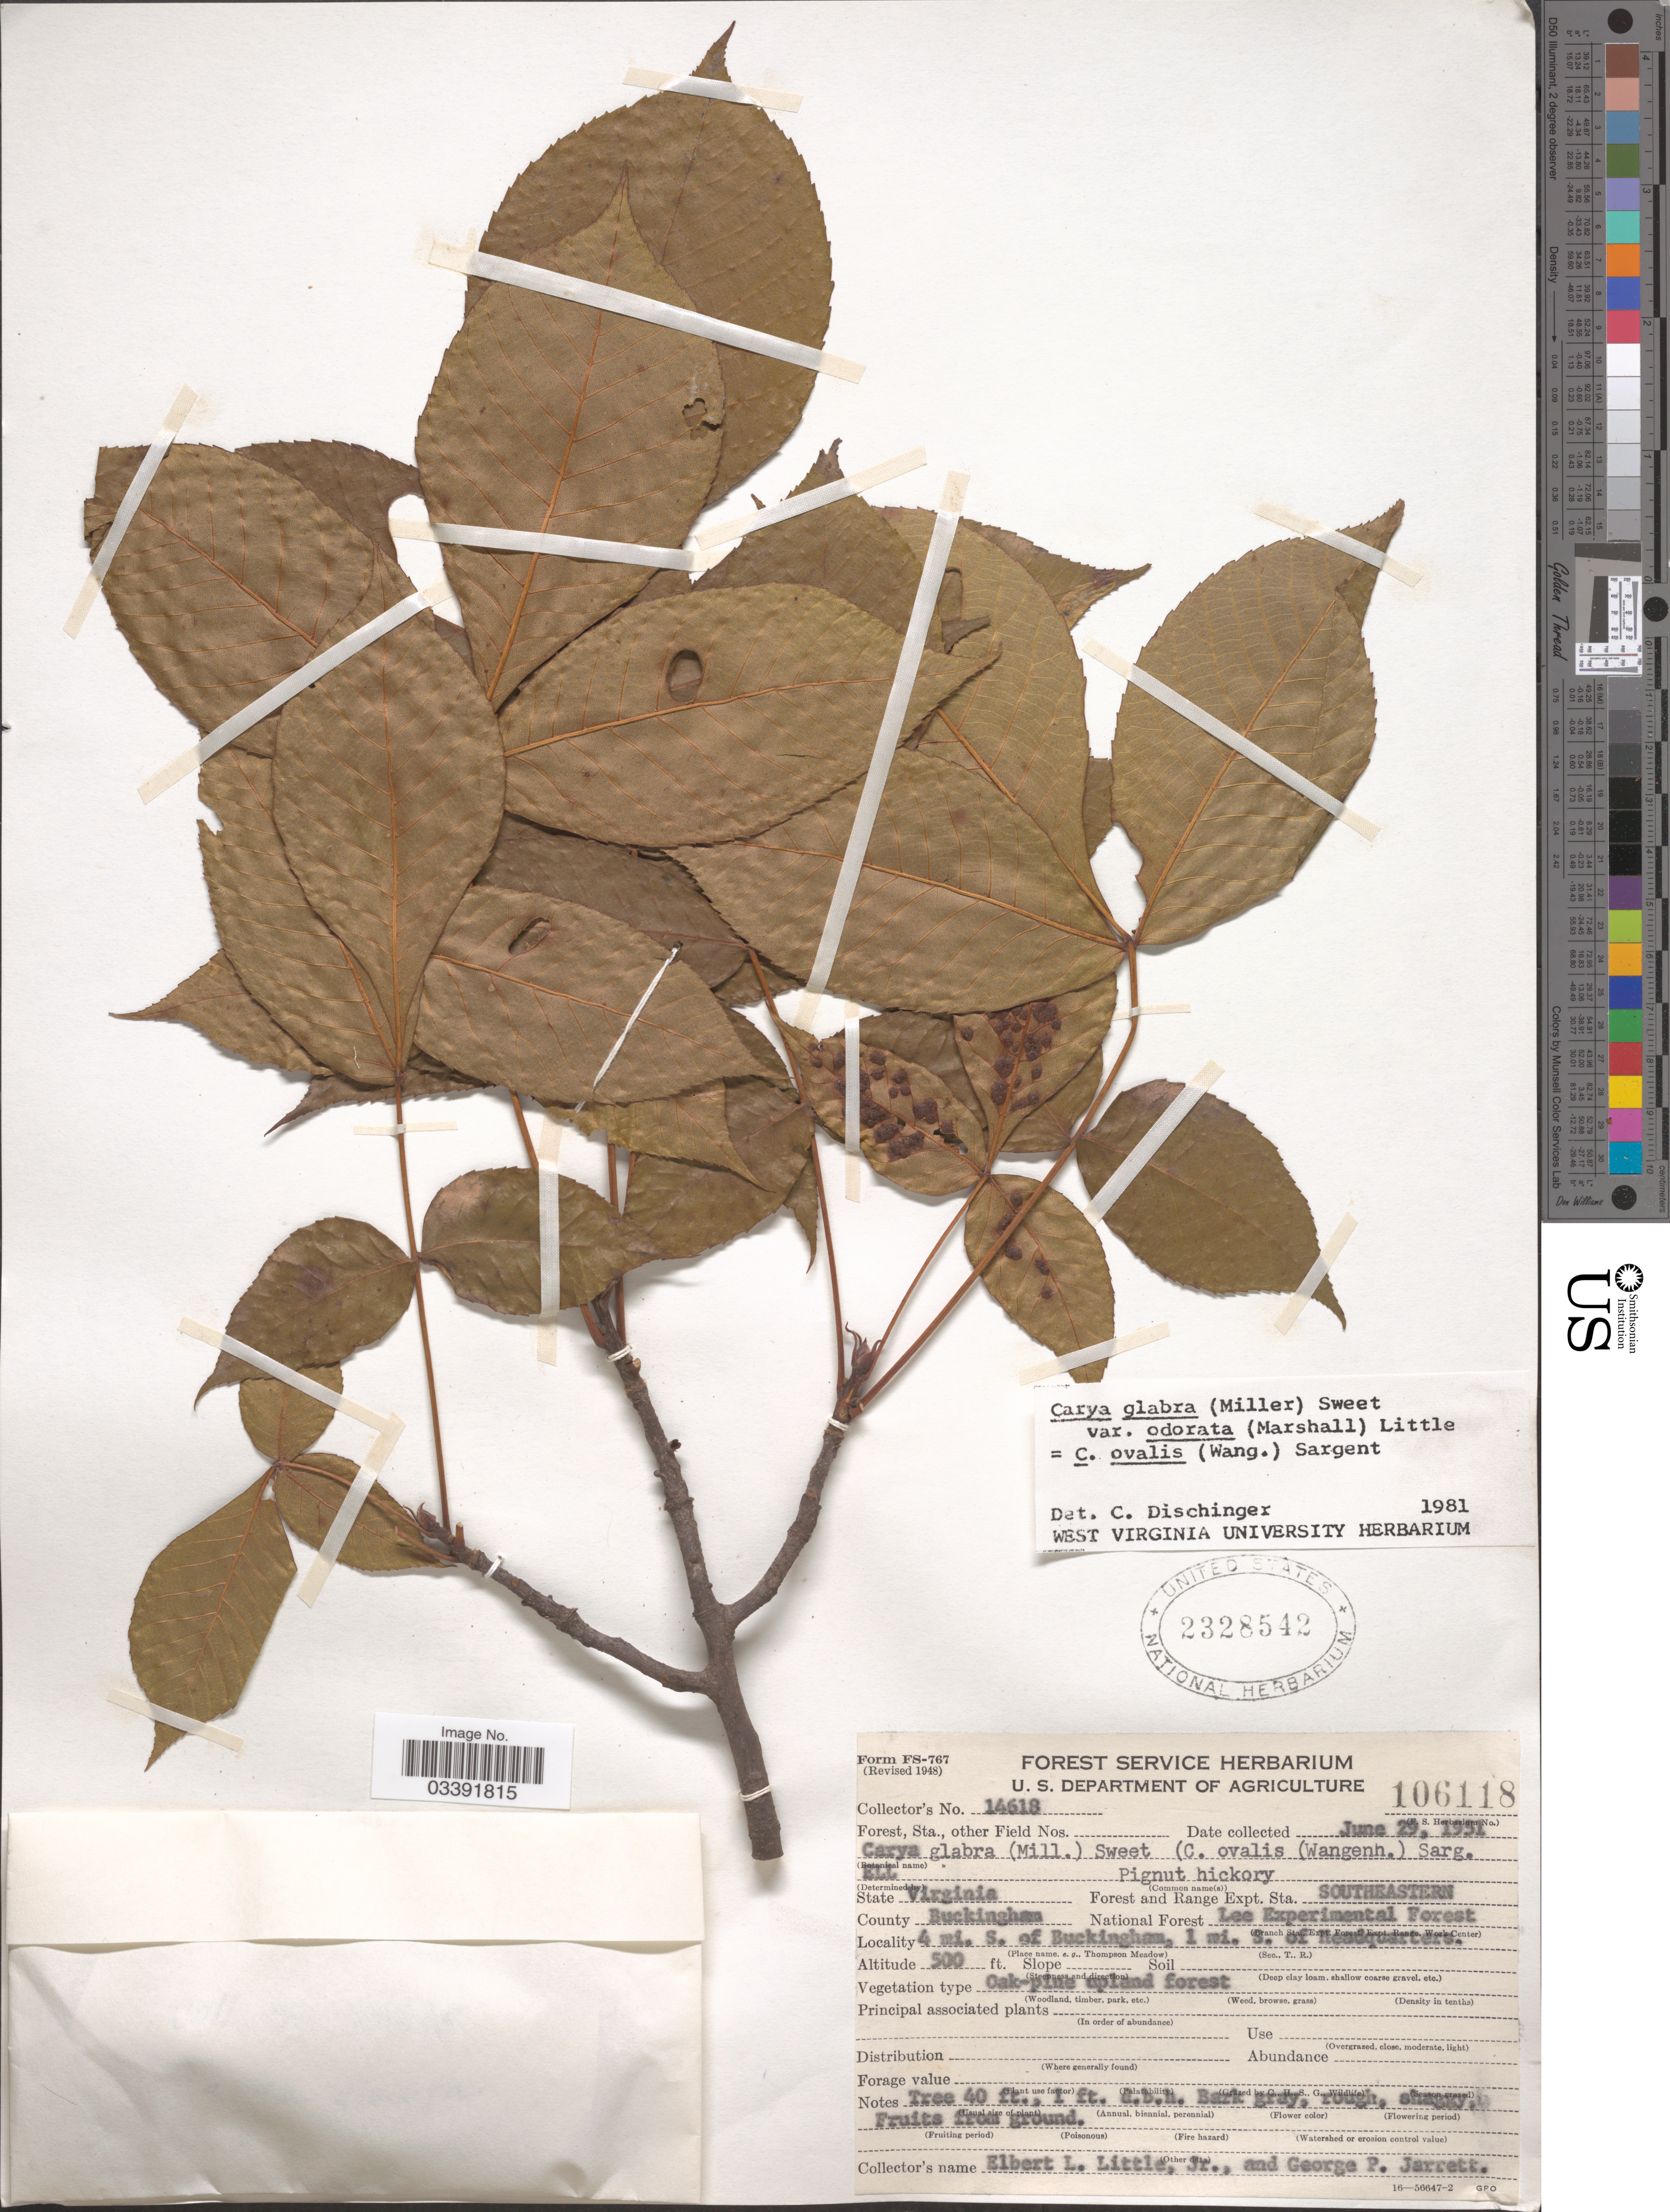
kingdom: Plantae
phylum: Tracheophyta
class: Magnoliopsida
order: Fagales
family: Juglandaceae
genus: Carya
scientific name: Carya glabra var. odorata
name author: (Marshall) Little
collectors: E. L. Little & G. Jarrett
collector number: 14618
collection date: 1951-06-29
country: United States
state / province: Virginia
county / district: Buckingham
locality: Forest and Range Expt. Sta. Southeastern. County Buckingham. National Forest Lee Experimental Forest. 4 mi S. of Buckingham, 1 mi. S. of Headquarters.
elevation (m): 152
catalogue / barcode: US 2328542